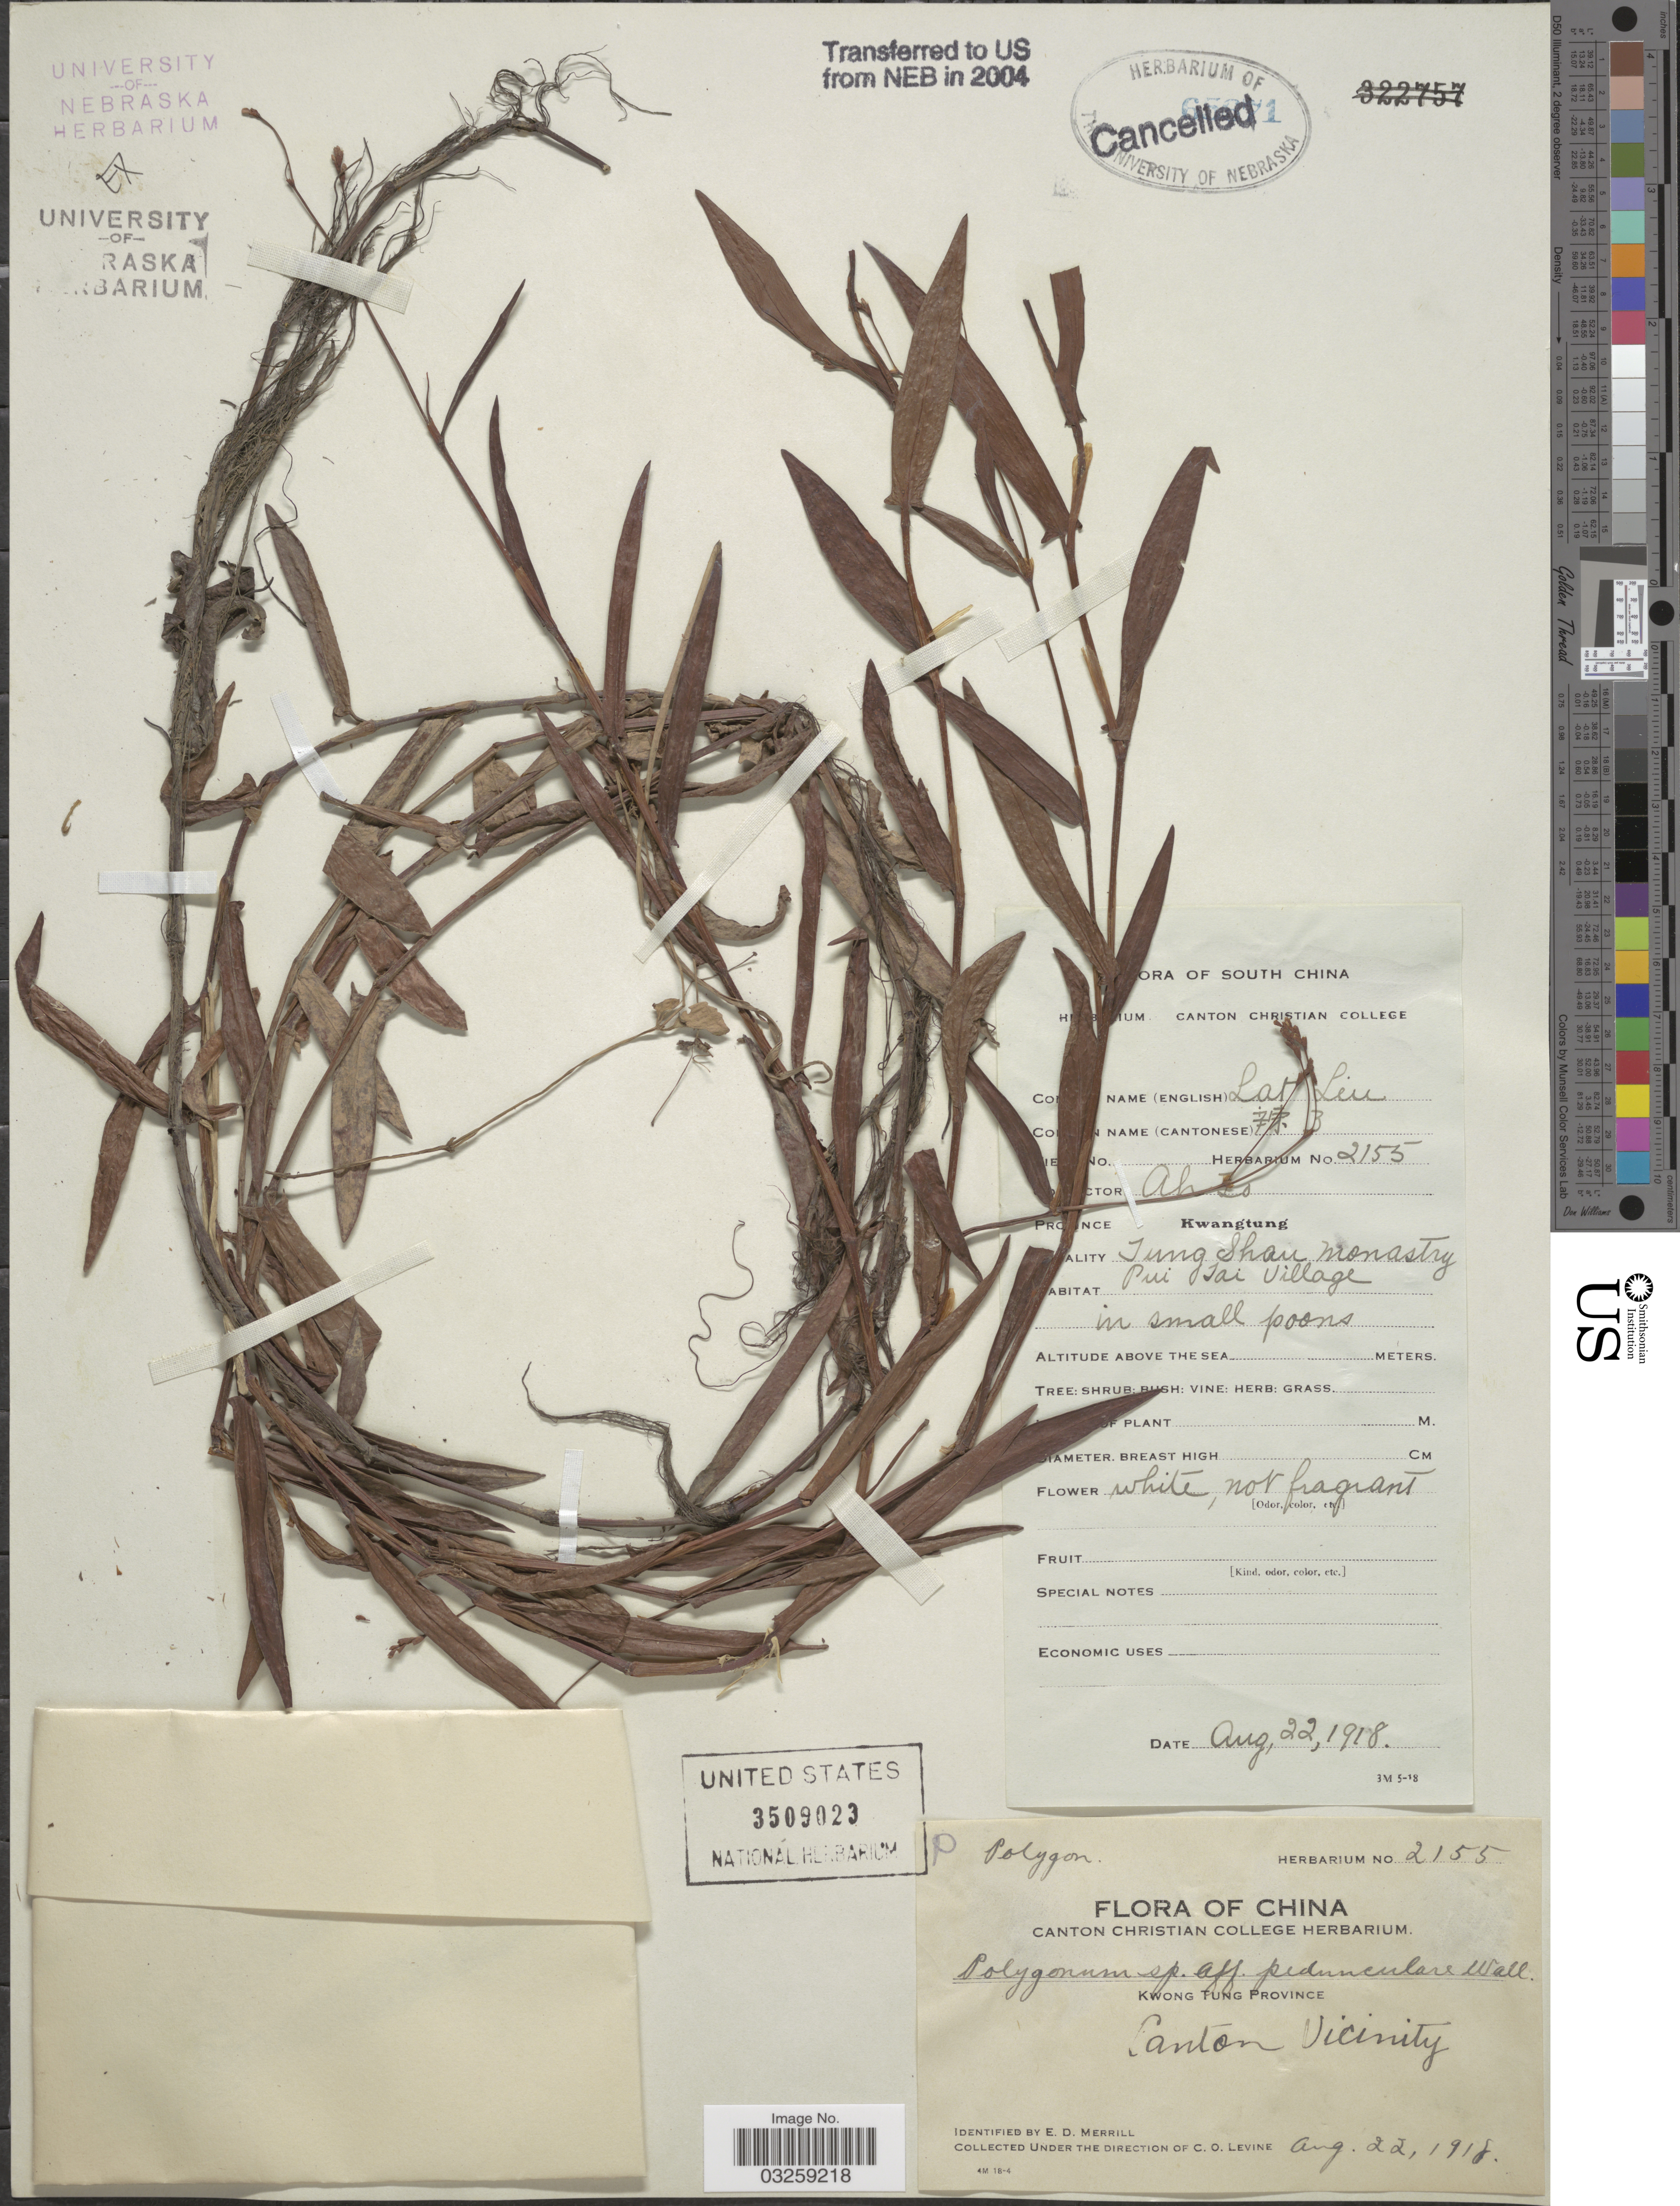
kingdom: Plantae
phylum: Tracheophyta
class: Magnoliopsida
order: Caryophyllales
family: Polygonaceae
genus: Polygonum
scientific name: Polygonum pedunculare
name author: Wall. ex Meisn.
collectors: C. O. Levine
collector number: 2155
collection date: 1918-08-22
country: China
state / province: Guangdong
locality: South China. Kwong Tung Province. Canton Vicinity. Tung [interpreted] Shau Monastry. Pui Tai [interpreted] Village.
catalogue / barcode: US 3509023